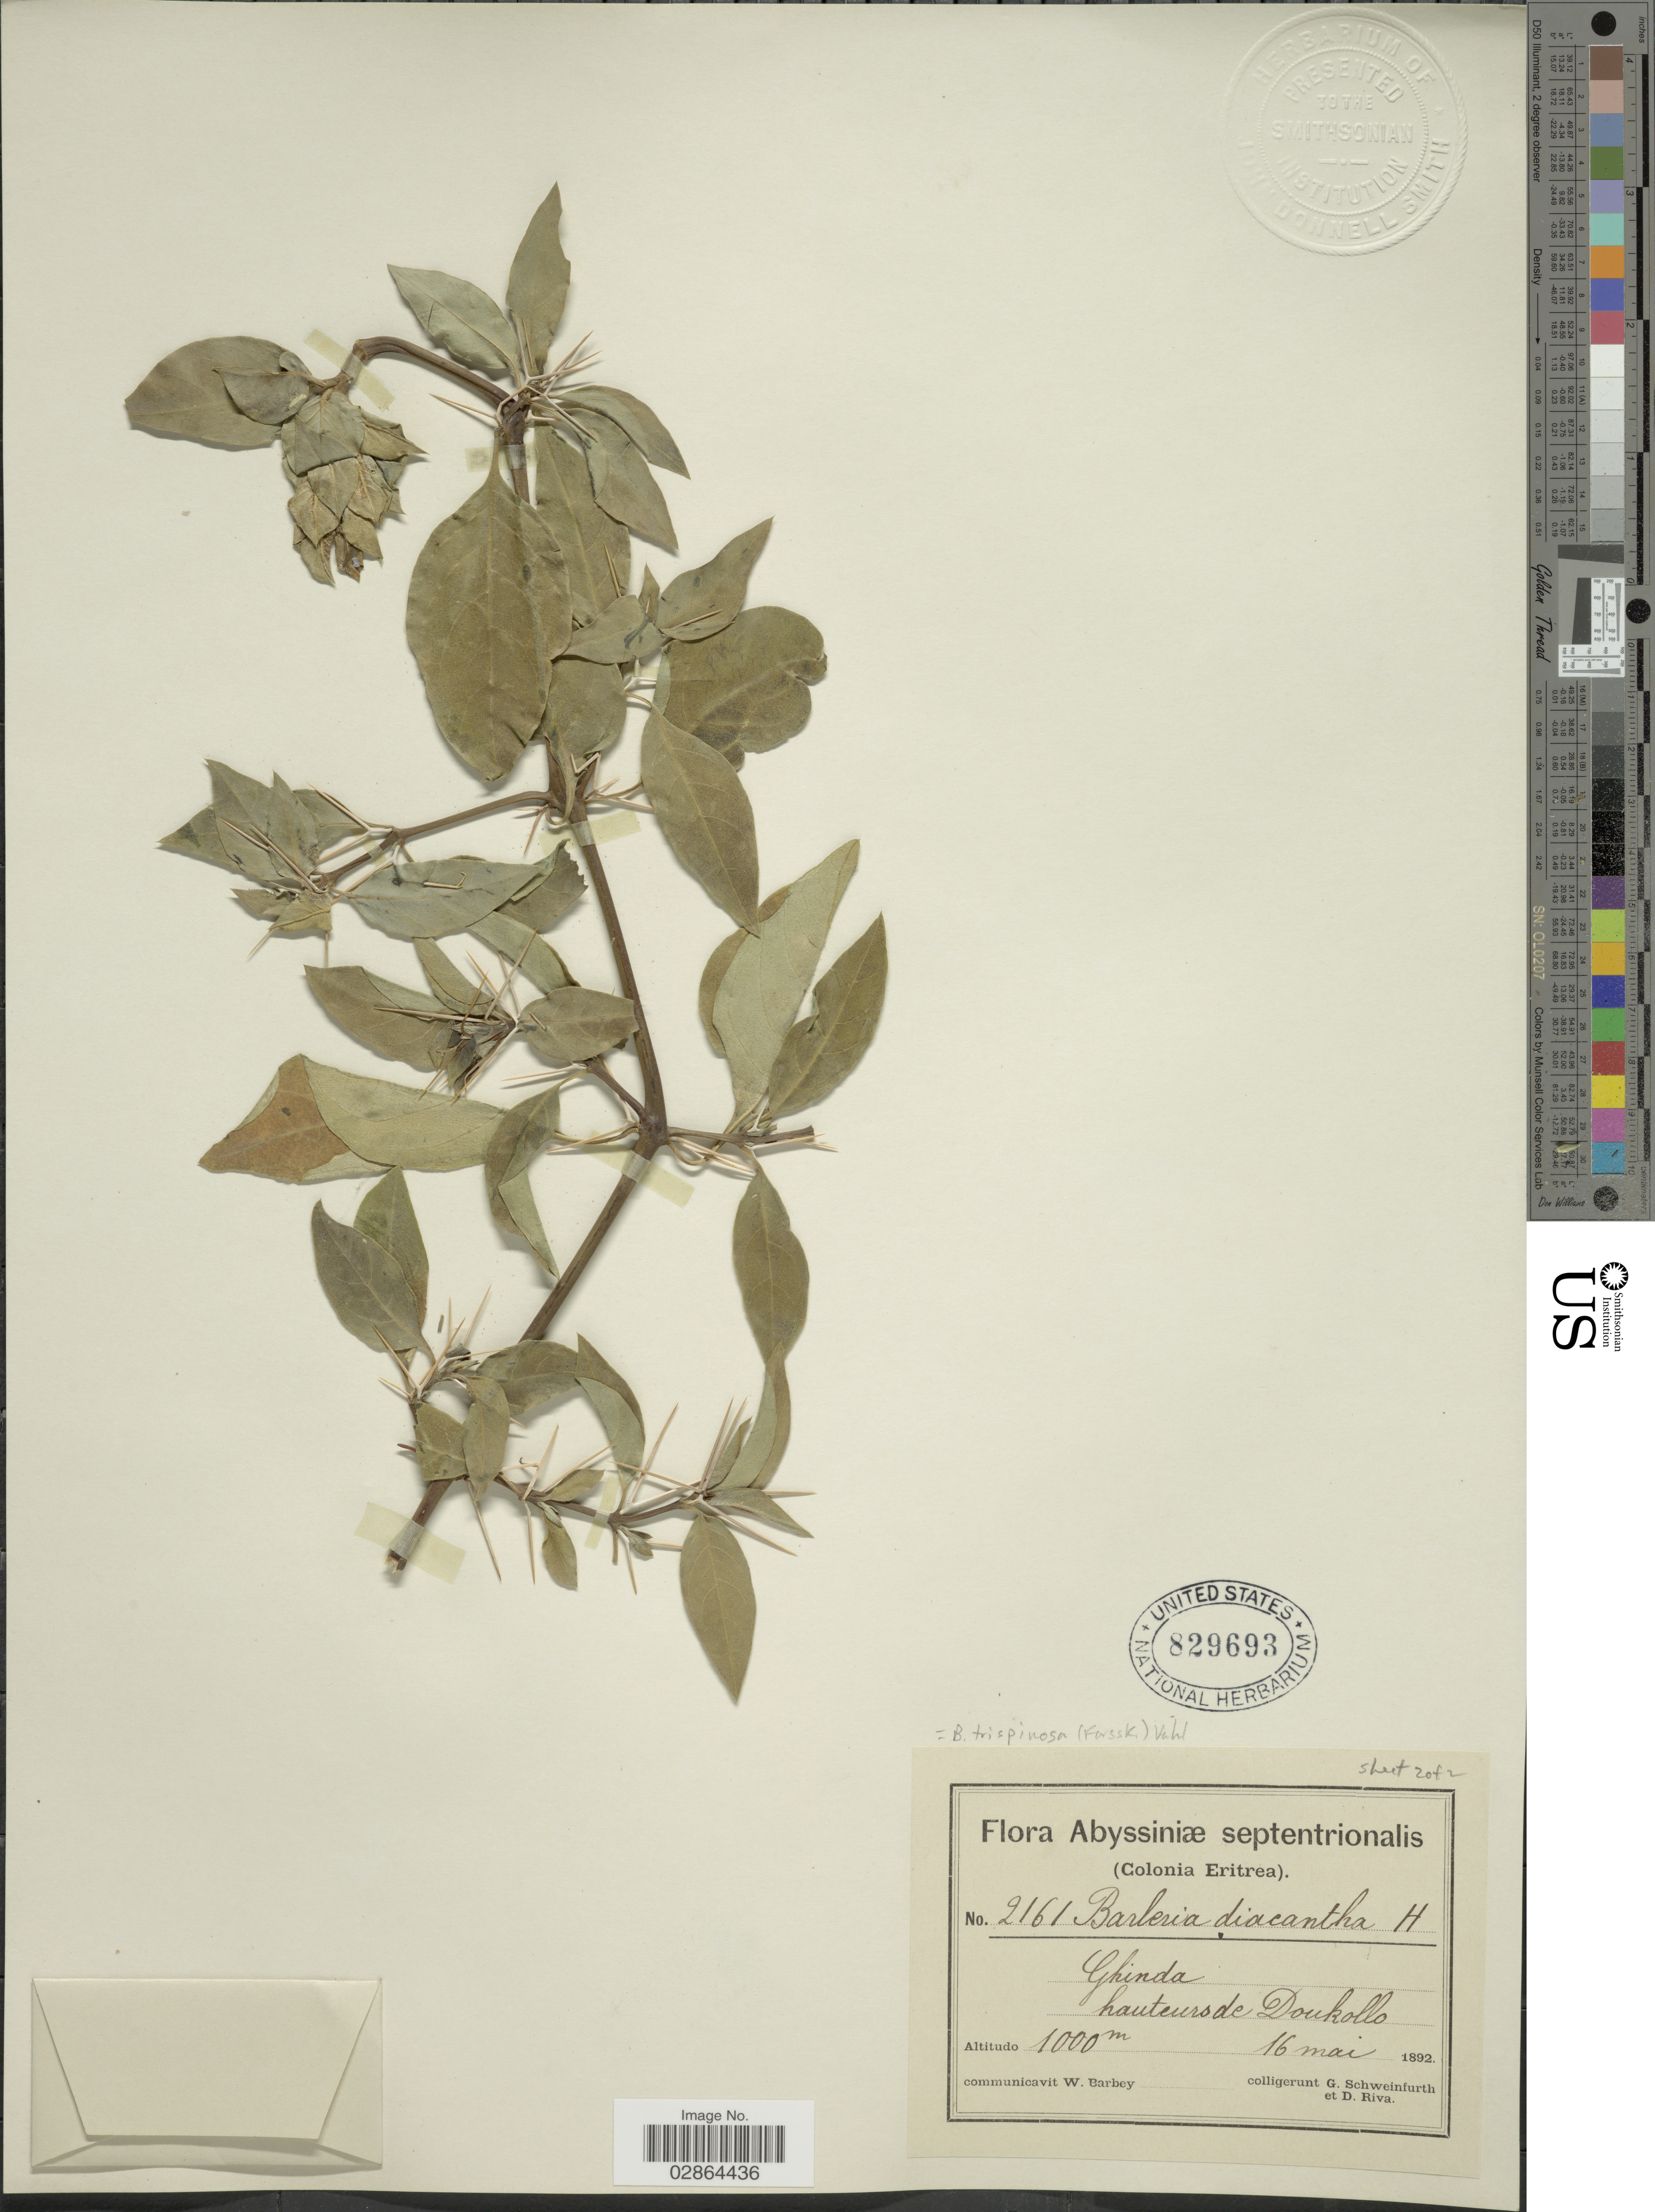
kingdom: Plantae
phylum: Tracheophyta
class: Magnoliopsida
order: Lamiales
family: Acanthaceae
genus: Barleria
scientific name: Barleria trispinosa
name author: (Forssk.) Vahl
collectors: G. A. Schweinfurth (herbarium) & D. Riva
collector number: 2161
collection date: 1892-05-16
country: Eritrea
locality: Abyssiniæ septentrionalis (Colonia Eritrea). Ghinda hauteurs de Doukollo.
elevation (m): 1000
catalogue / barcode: US 829693